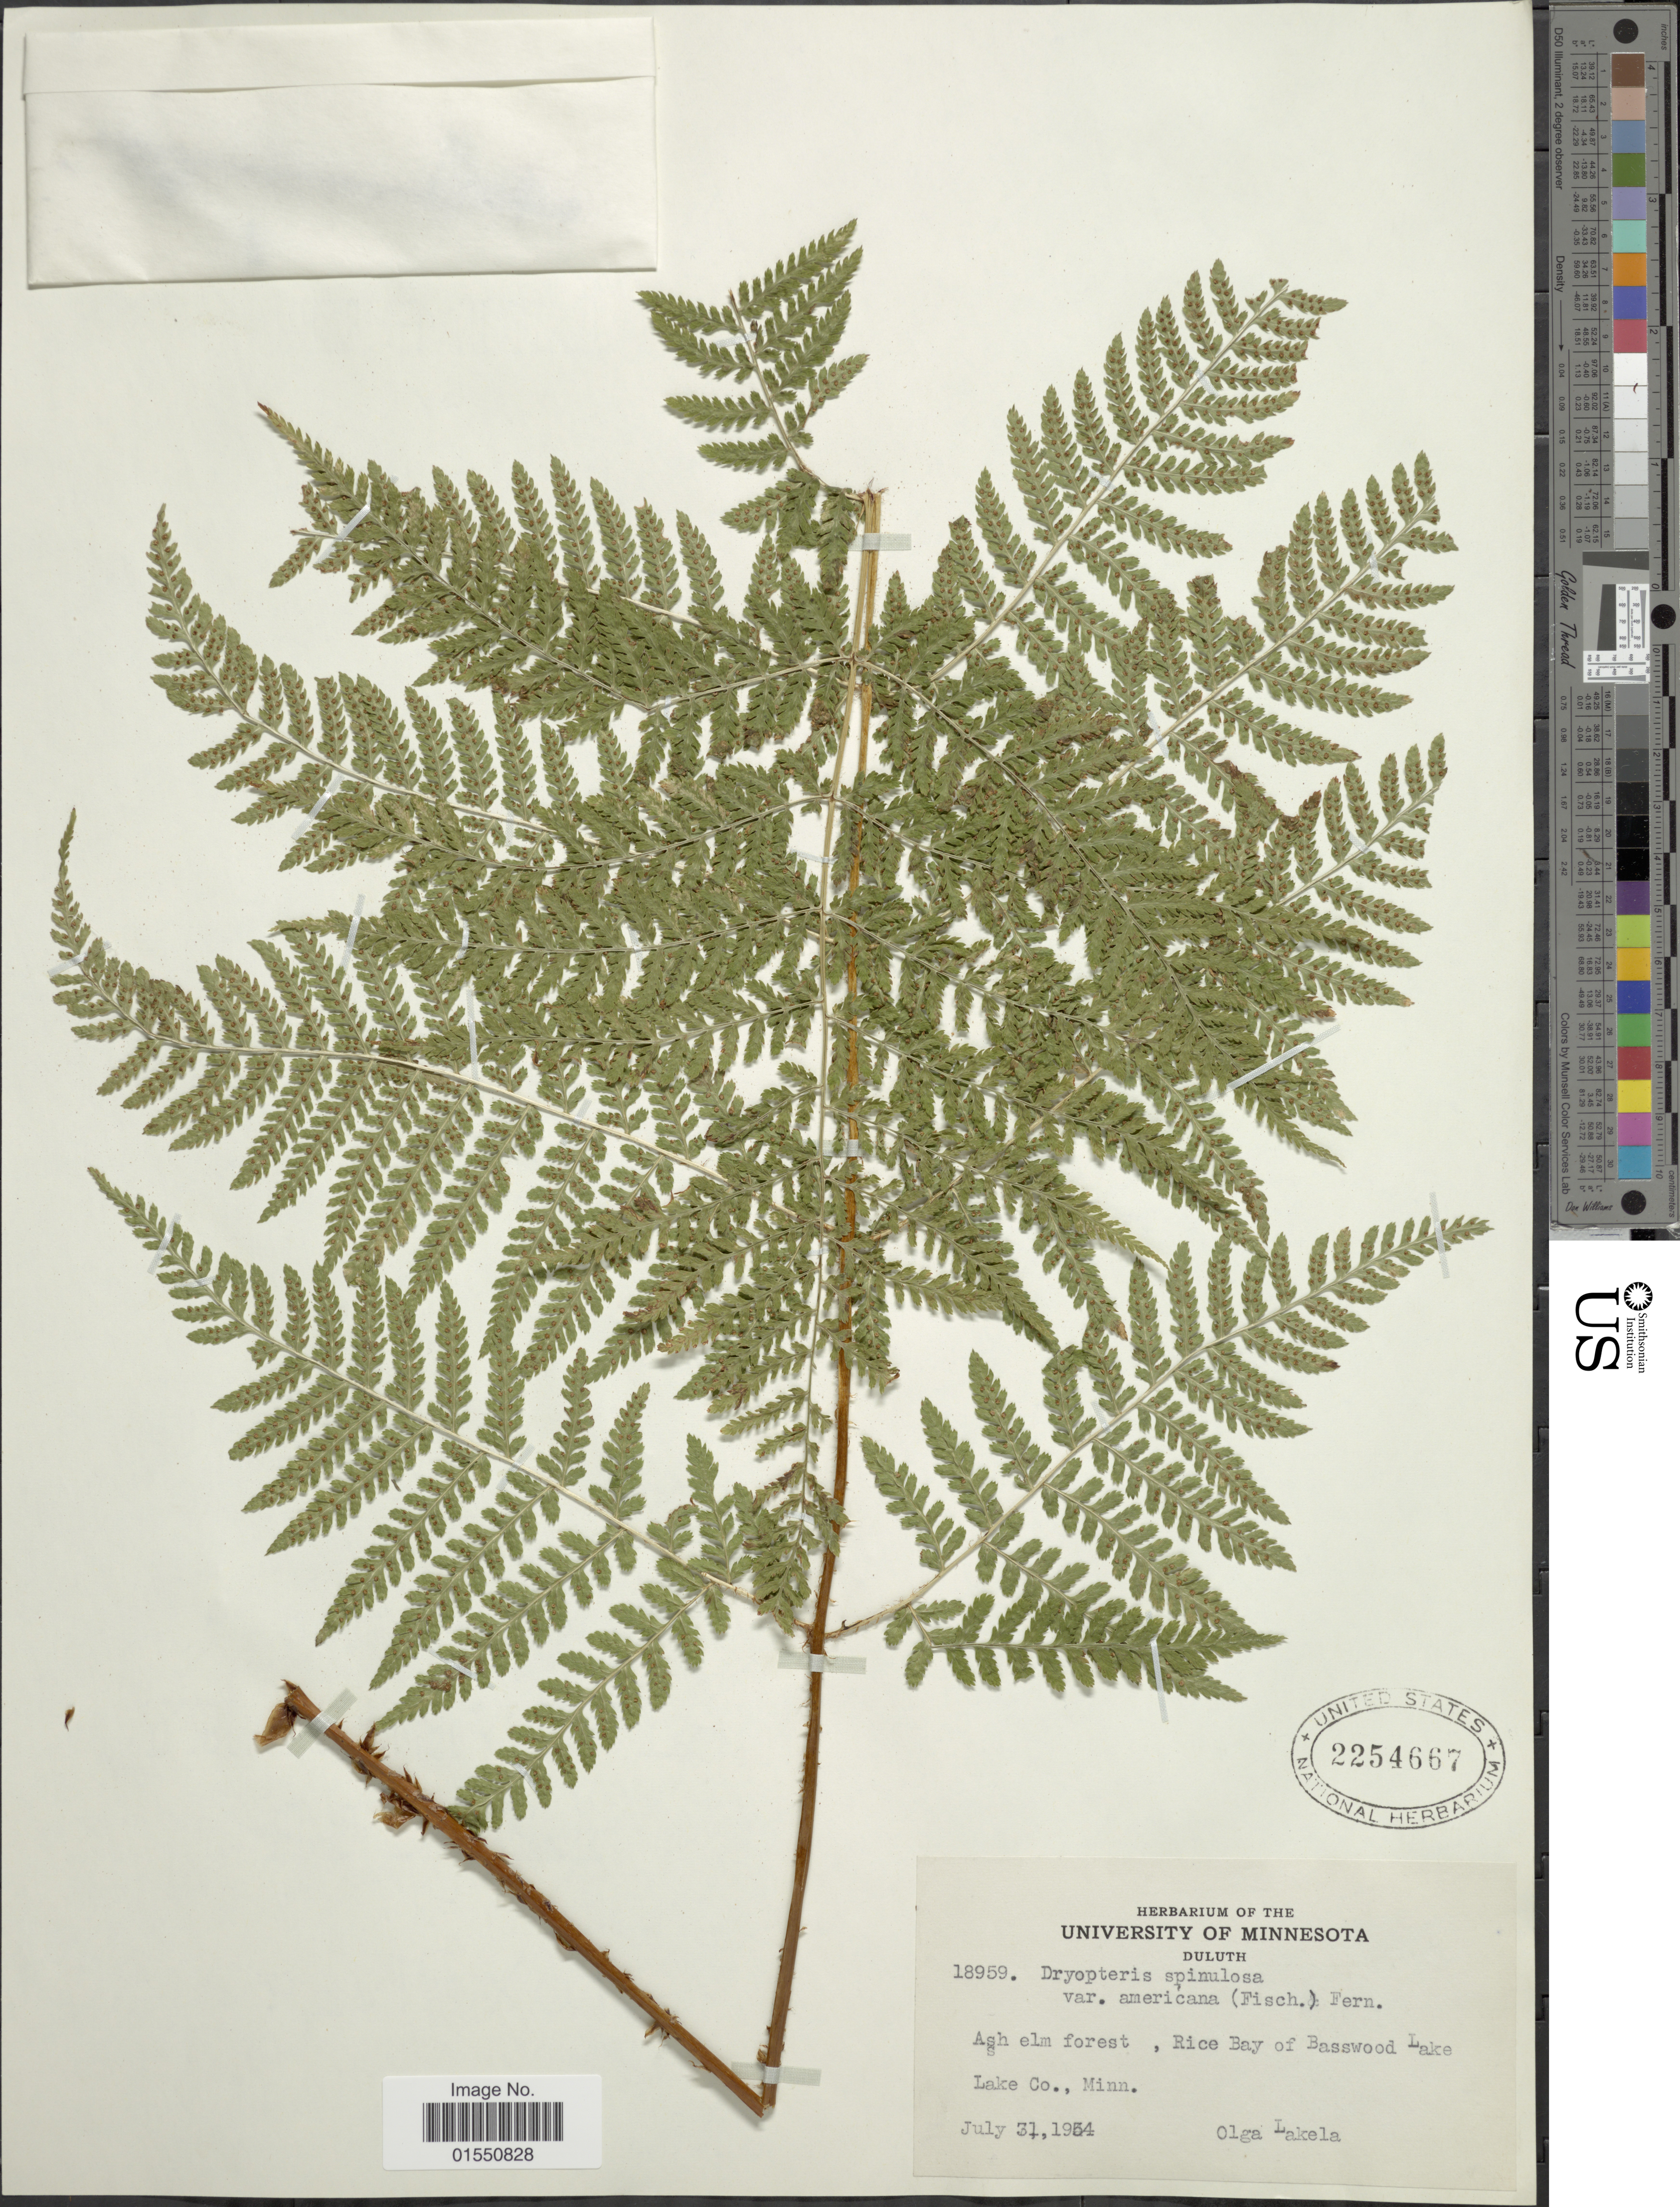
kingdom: Plantae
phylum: Tracheophyta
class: Polypodiopsida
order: Polypodiales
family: Dryopteridaceae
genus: Dryopteris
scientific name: Dryopteris expansa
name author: (C. Presl) Fraser-Jenk. & Jermy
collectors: O. K. Lakela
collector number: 18959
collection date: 1954-07-31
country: United States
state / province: Minnesota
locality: Ash elm forest, Rice Bay of Basswood Lake. Lake Co.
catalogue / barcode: US 2254667